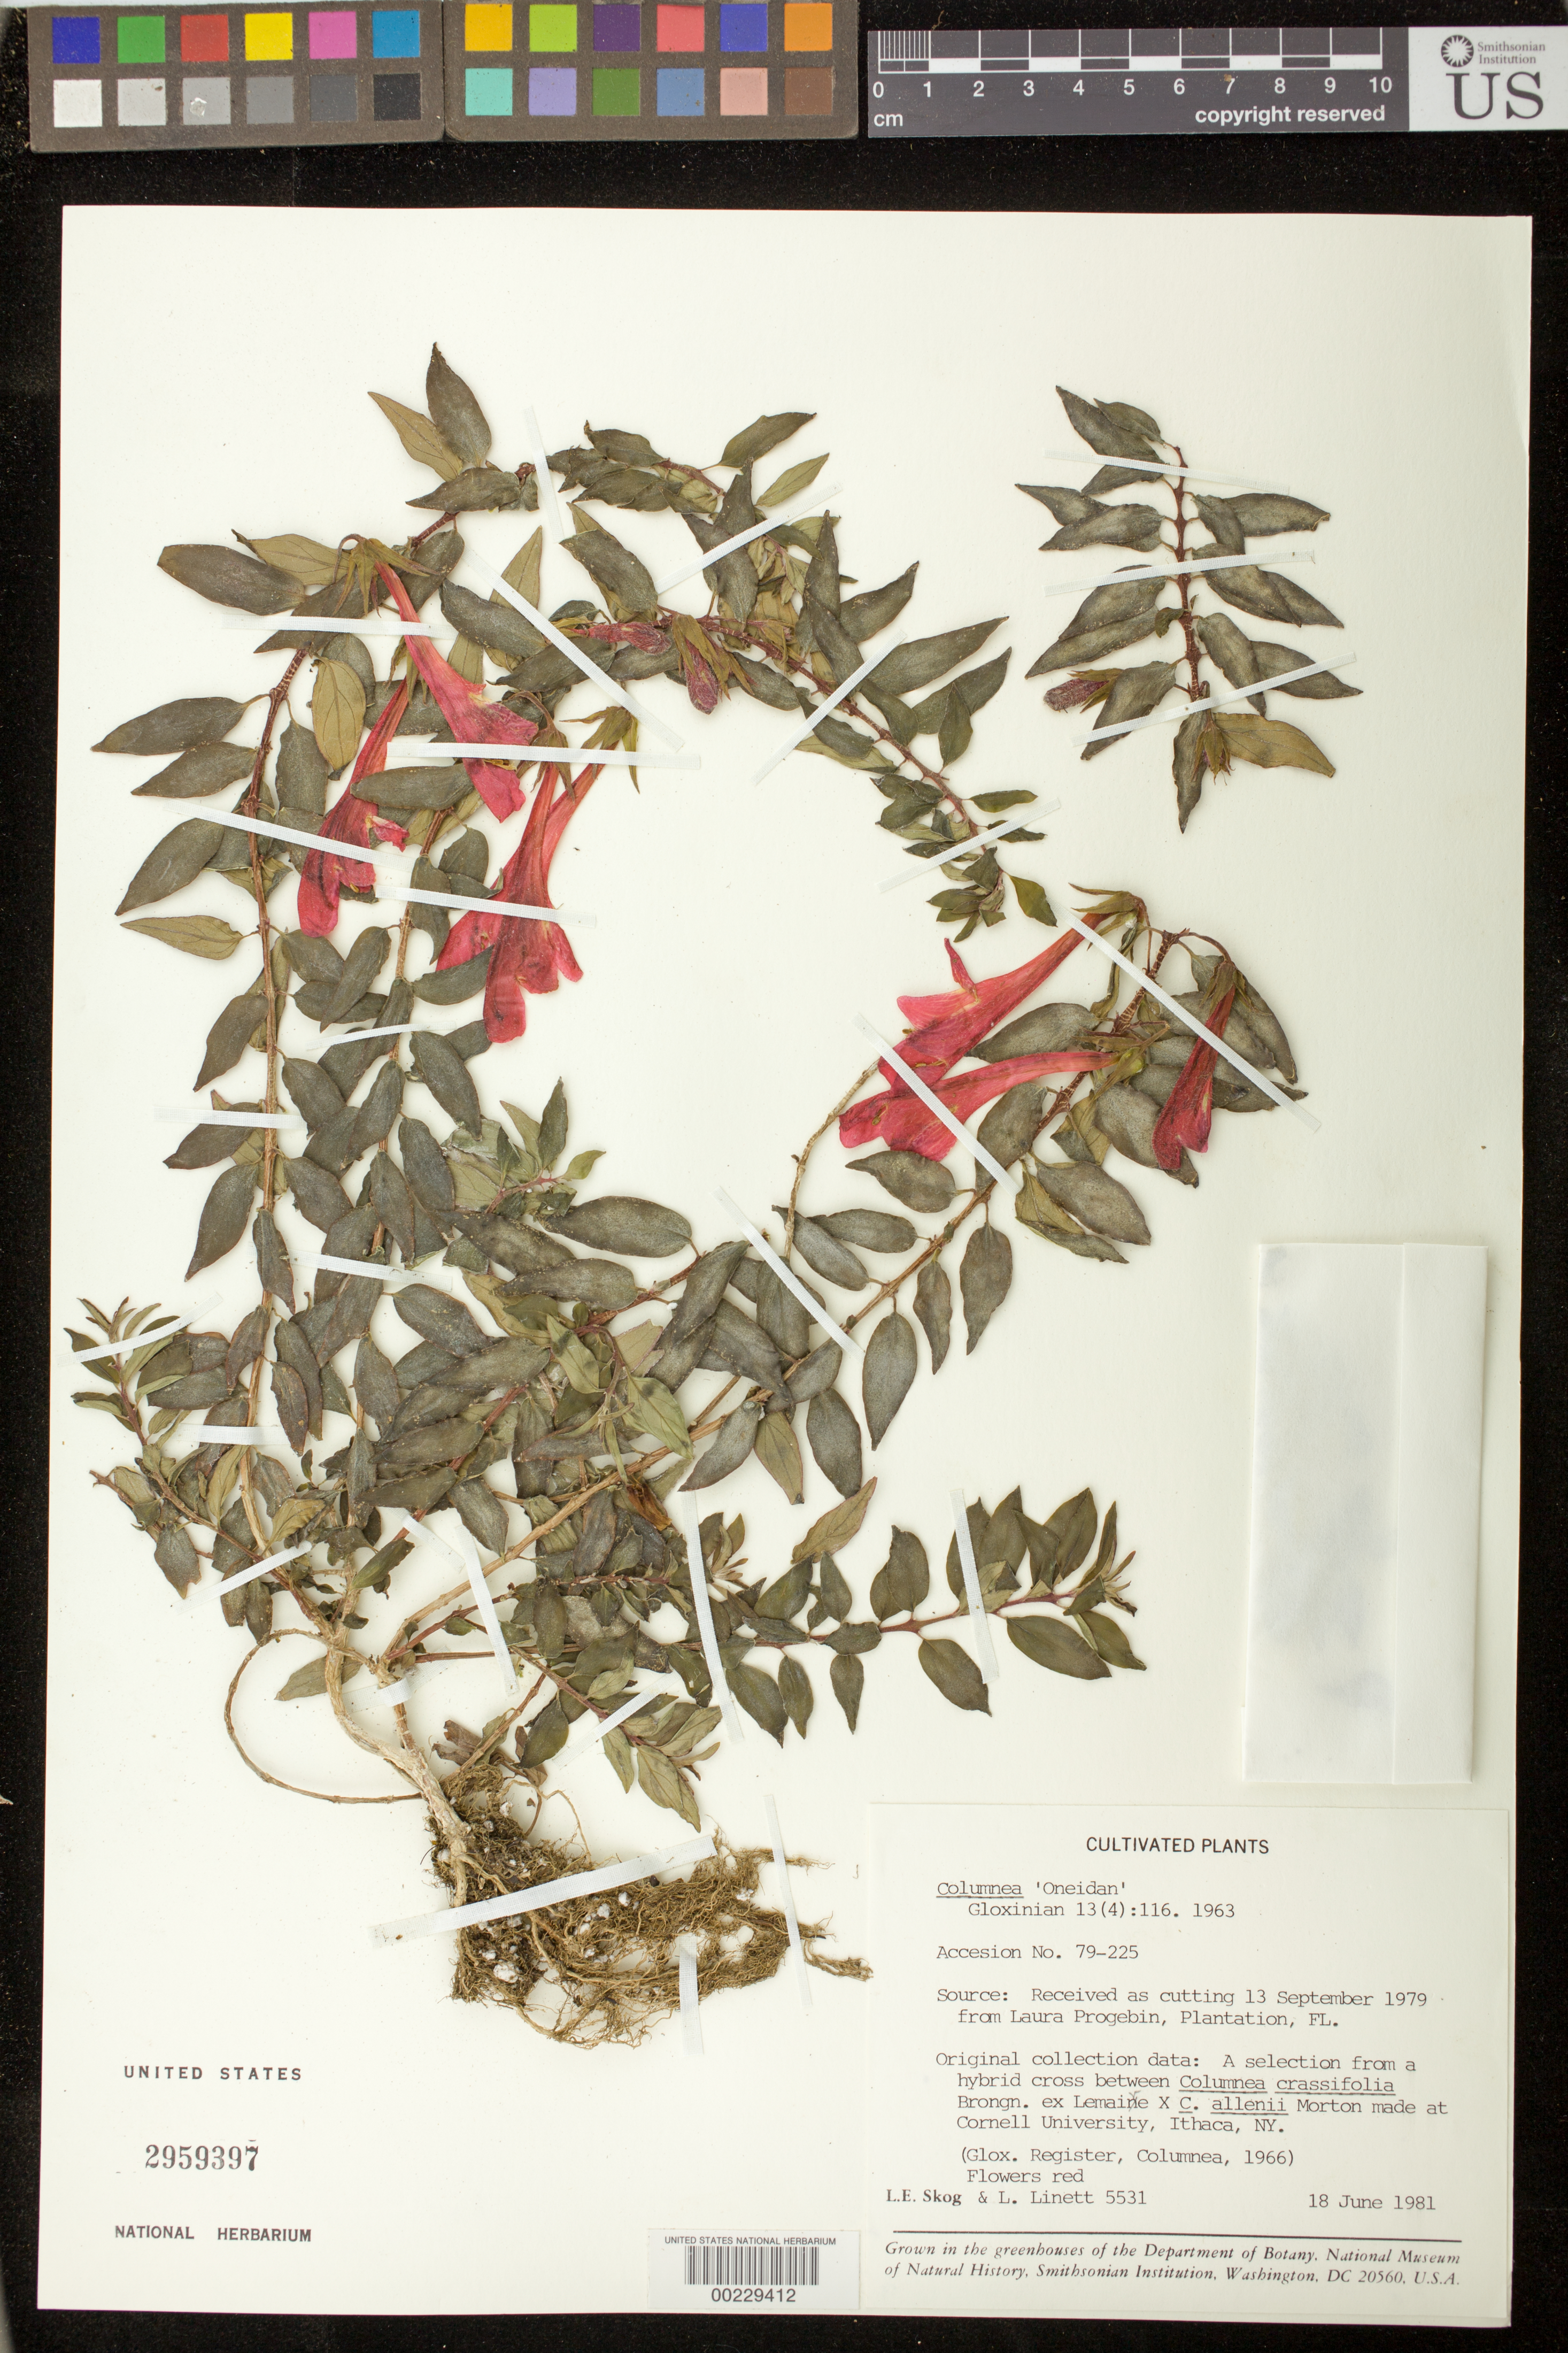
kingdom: Plantae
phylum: Tracheophyta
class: Magnoliopsida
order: Lamiales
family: Gesneriaceae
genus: Columnea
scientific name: Columnea 'Oneidan'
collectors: L. E. Skog & L. Linett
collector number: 5531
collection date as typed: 18 Jun 1981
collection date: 1981-06-18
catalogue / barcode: US 2959397